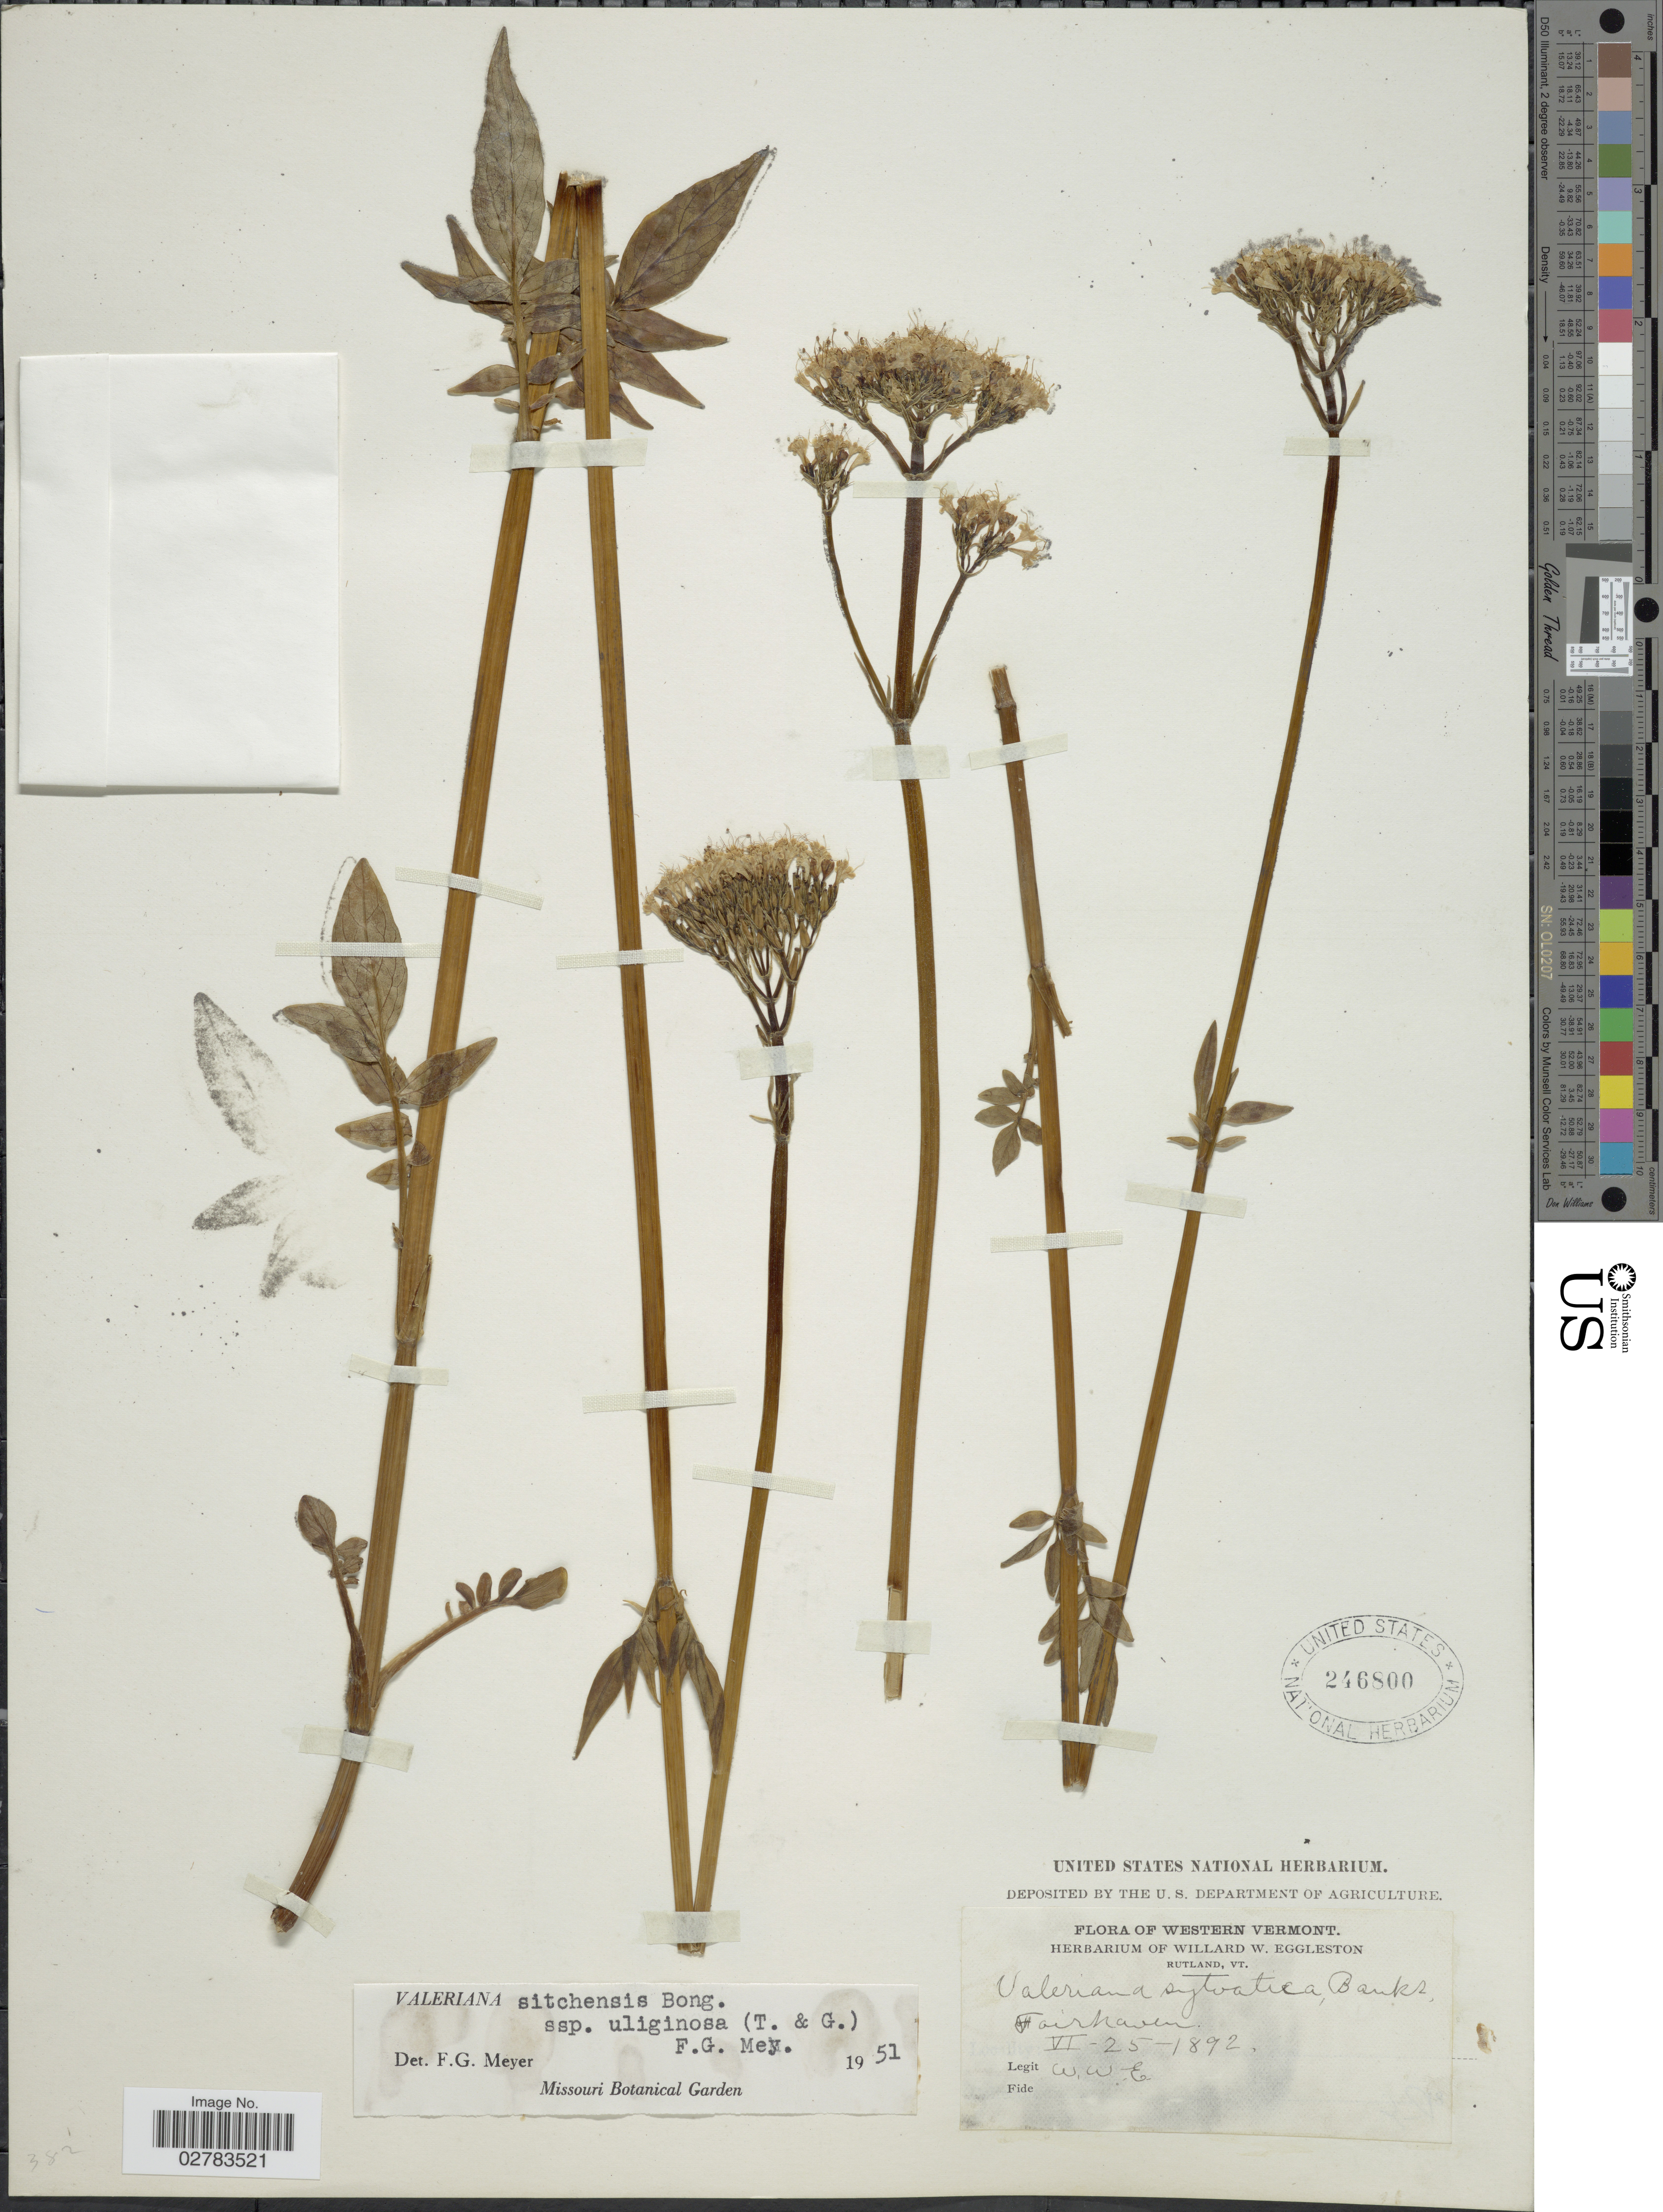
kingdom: Plantae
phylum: Tracheophyta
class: Magnoliopsida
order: Dipsacales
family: Caprifoliaceae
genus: Valeriana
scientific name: Valeriana sitchensis subsp. uliginosa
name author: (Torr. & A. Gray) F.G. Mey.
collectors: W. W. Eggleston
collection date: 1892-06-25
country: United States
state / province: Vermont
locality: Western Vermont, Fairhaven.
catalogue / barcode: US 246800